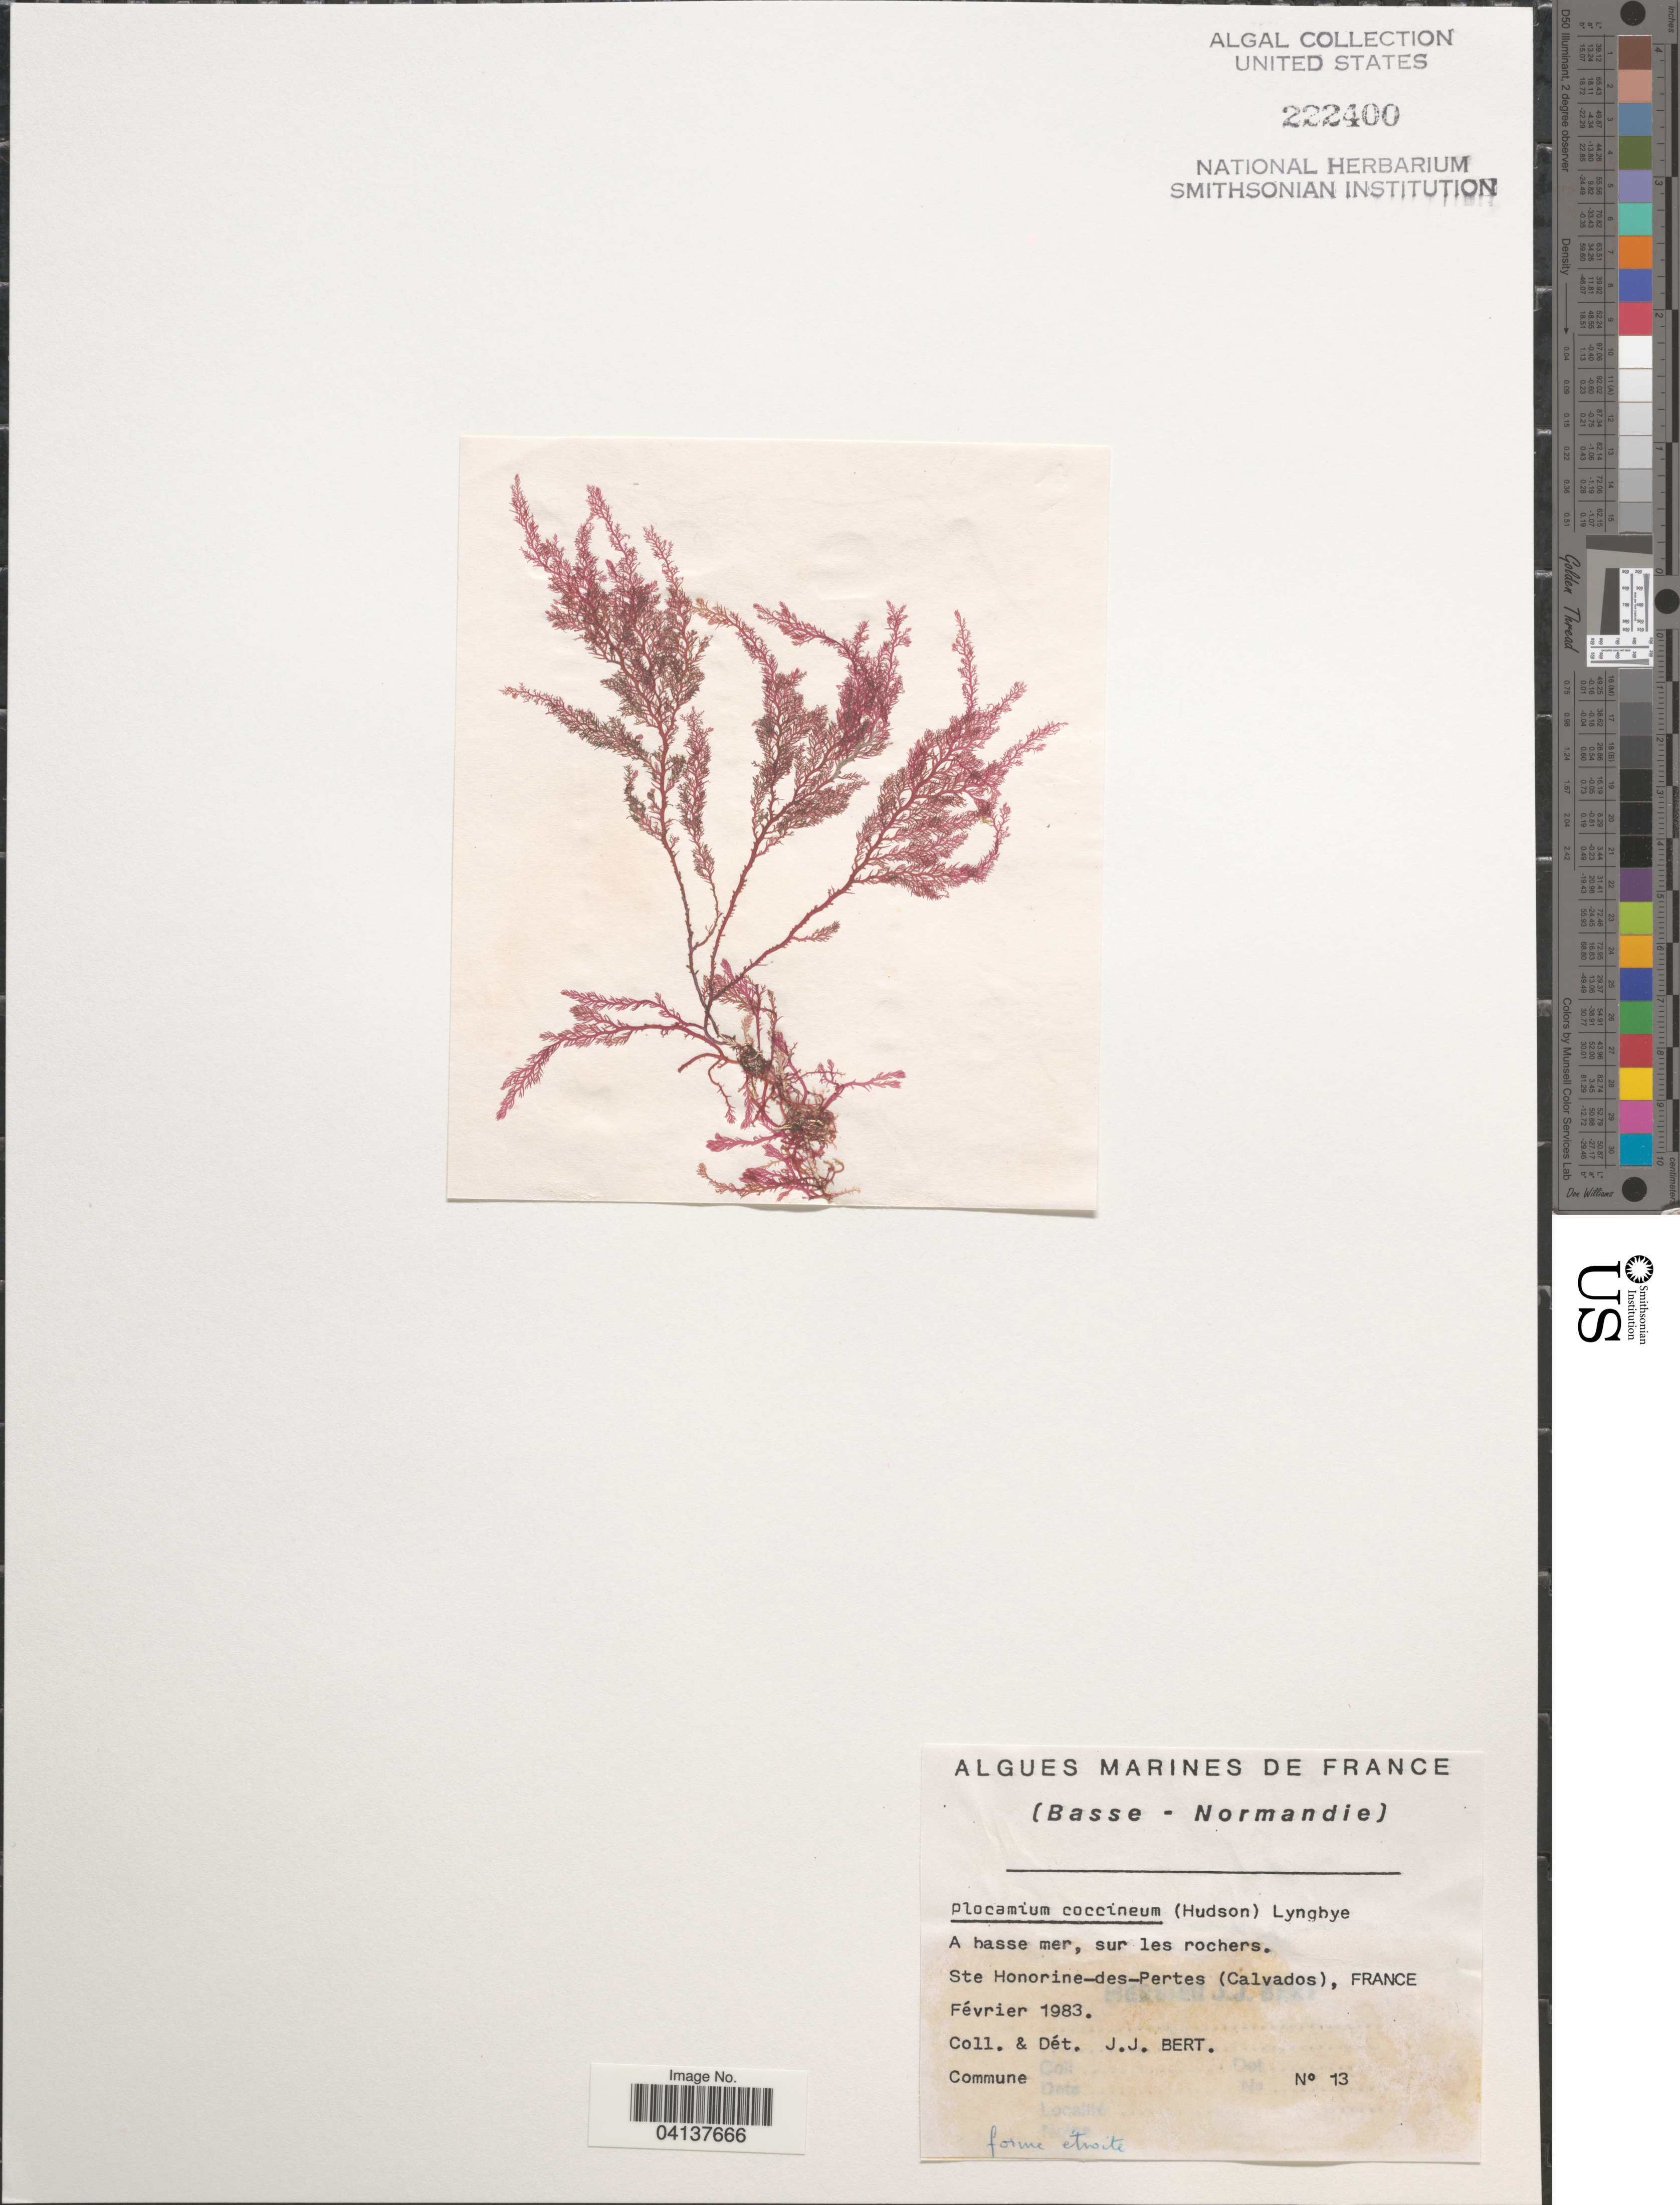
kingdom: Plantae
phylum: Rhodophyta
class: Florideophyceae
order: Plocamiales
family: Plocamiaceae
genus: Plocamium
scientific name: Plocamium coccineum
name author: Lyngb.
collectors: J. Bert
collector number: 13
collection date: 1983-02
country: France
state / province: Normandie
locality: Ste Honorine-des-Pertes (Calvados).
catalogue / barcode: US 222400